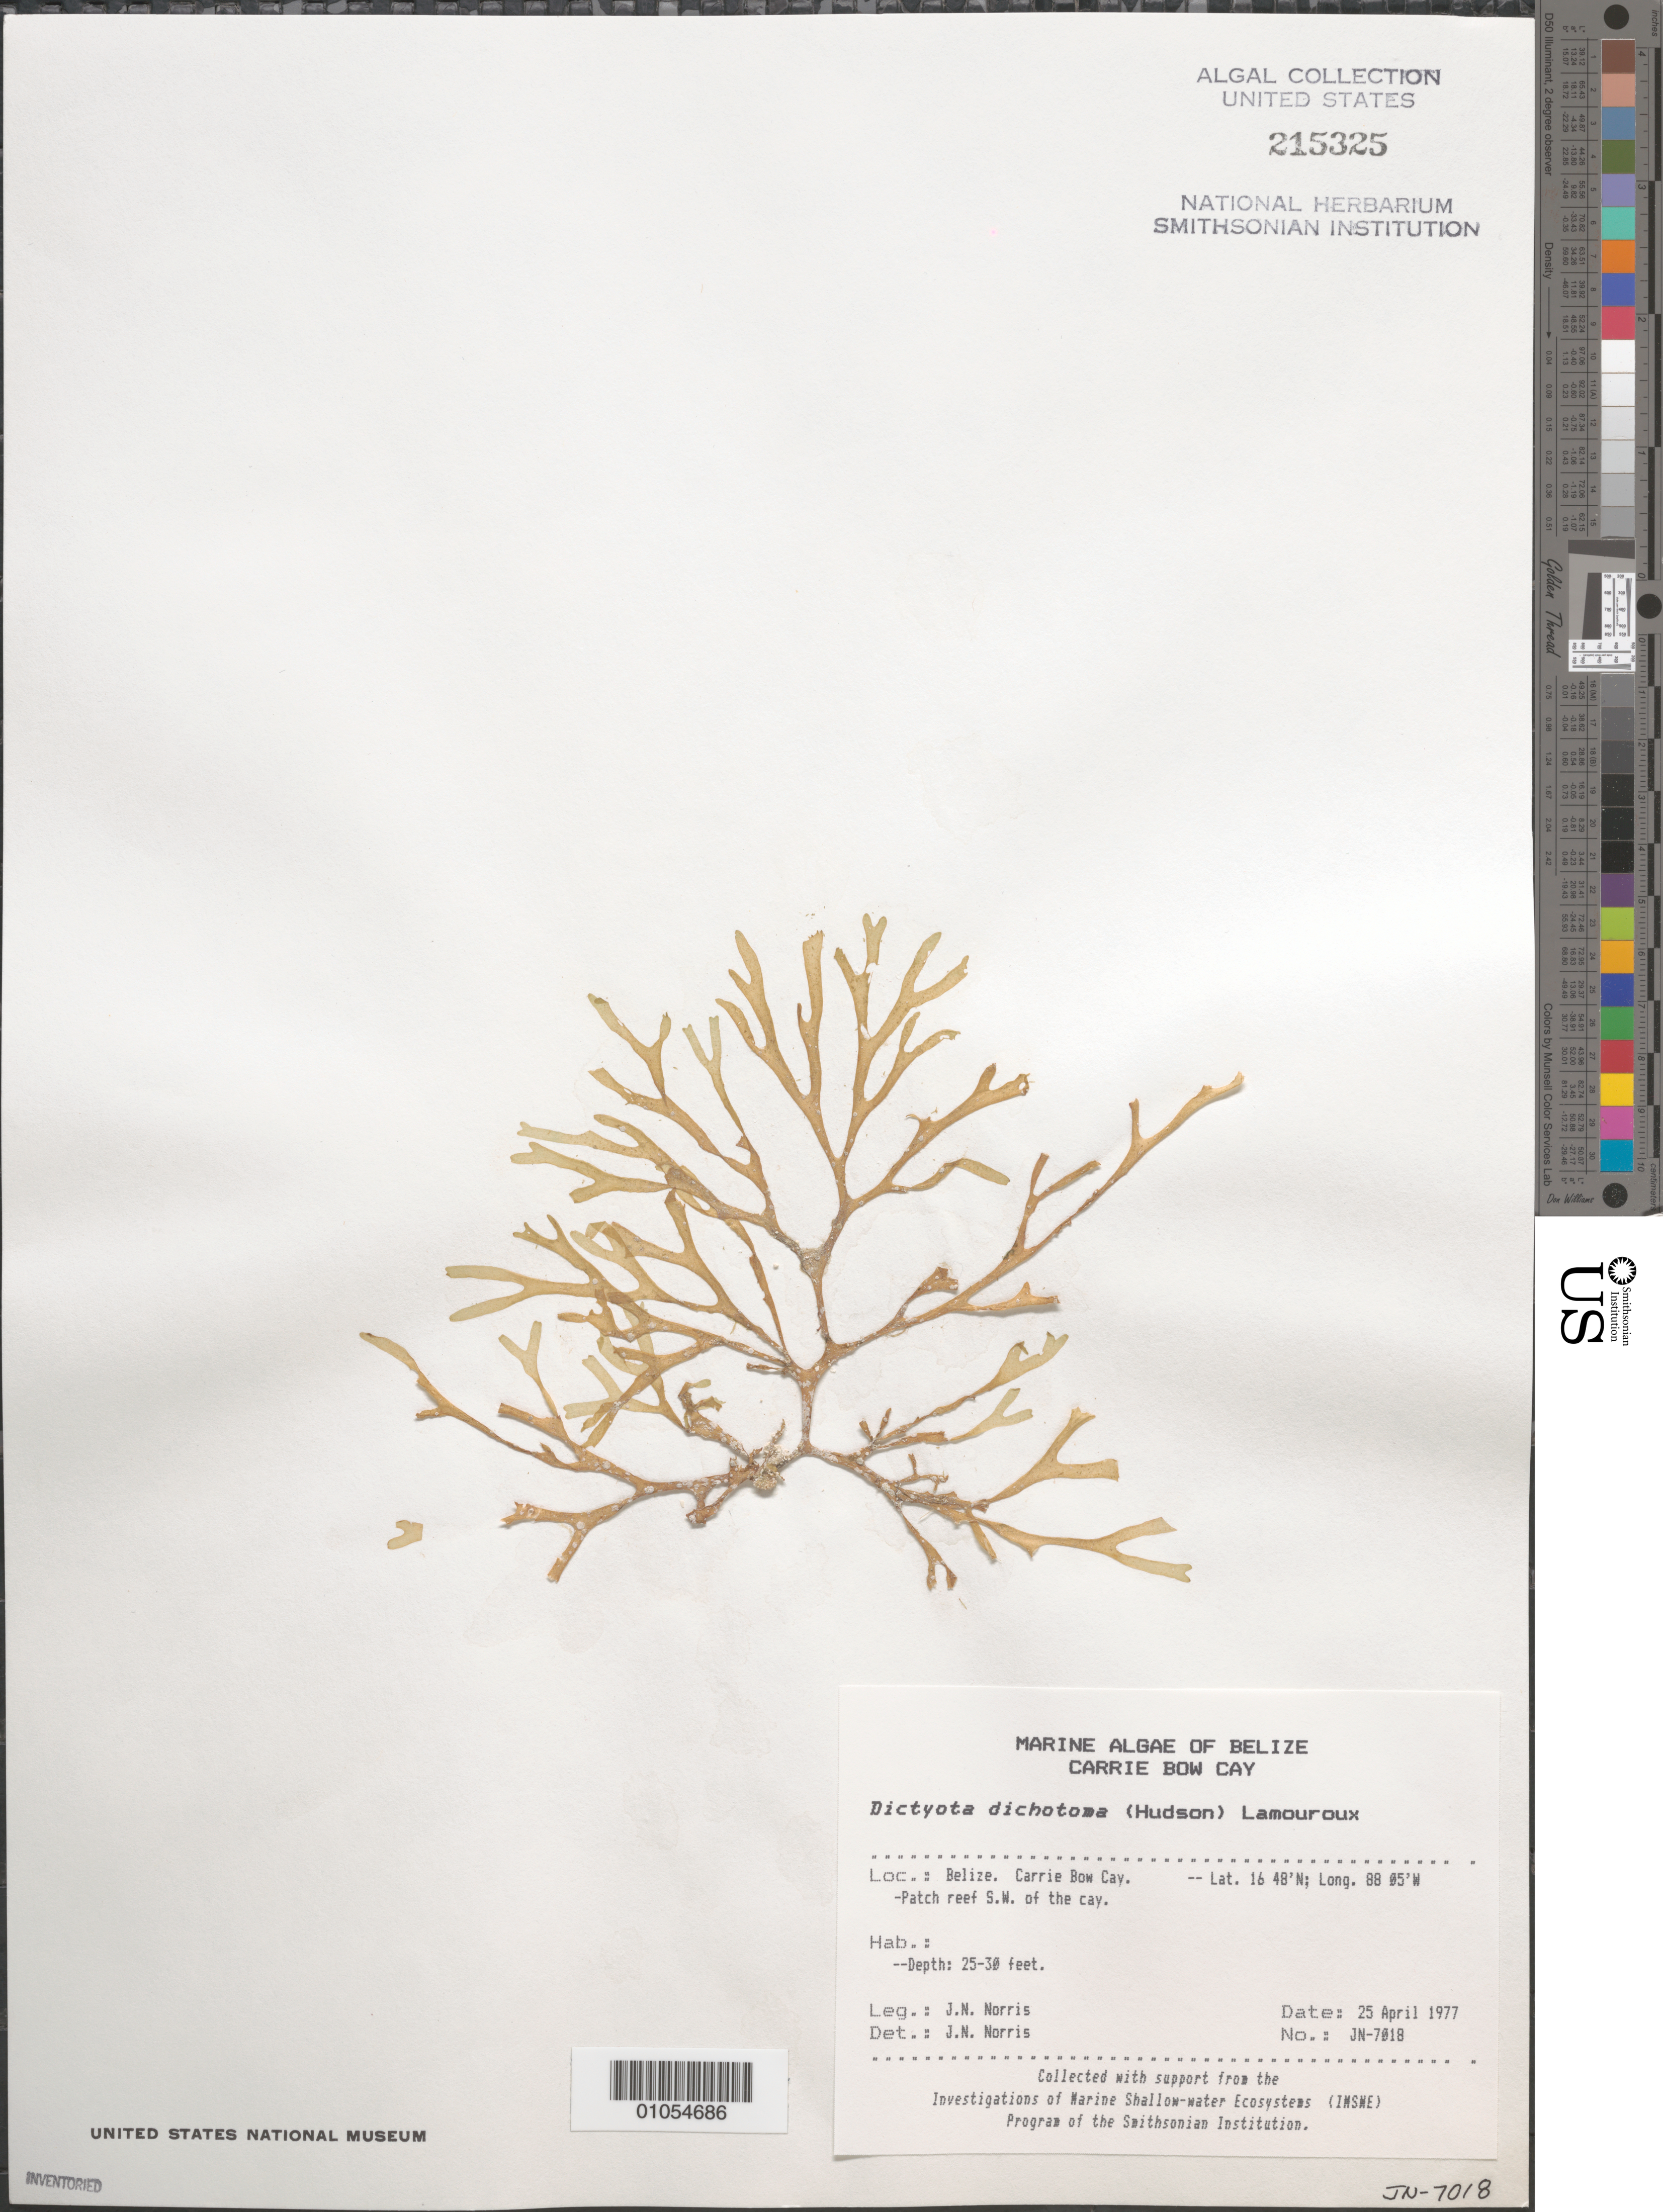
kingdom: Chromista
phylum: Ochrophyta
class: Phaeophyceae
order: Dictyotales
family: Dictyotaceae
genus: Dictyota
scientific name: Dictyota dichotoma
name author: (Huds.) J.V.Lamouroux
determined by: Norris, James N.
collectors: J. N. Norris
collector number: JN-7018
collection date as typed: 25 Apr 1977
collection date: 1977-04-25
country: Belize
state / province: Stann Creek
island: Carrie Bow Cay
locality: Patch reef southwest of Carrie Bow Cay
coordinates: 16 48'N, 88 05'W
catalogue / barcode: US 215325